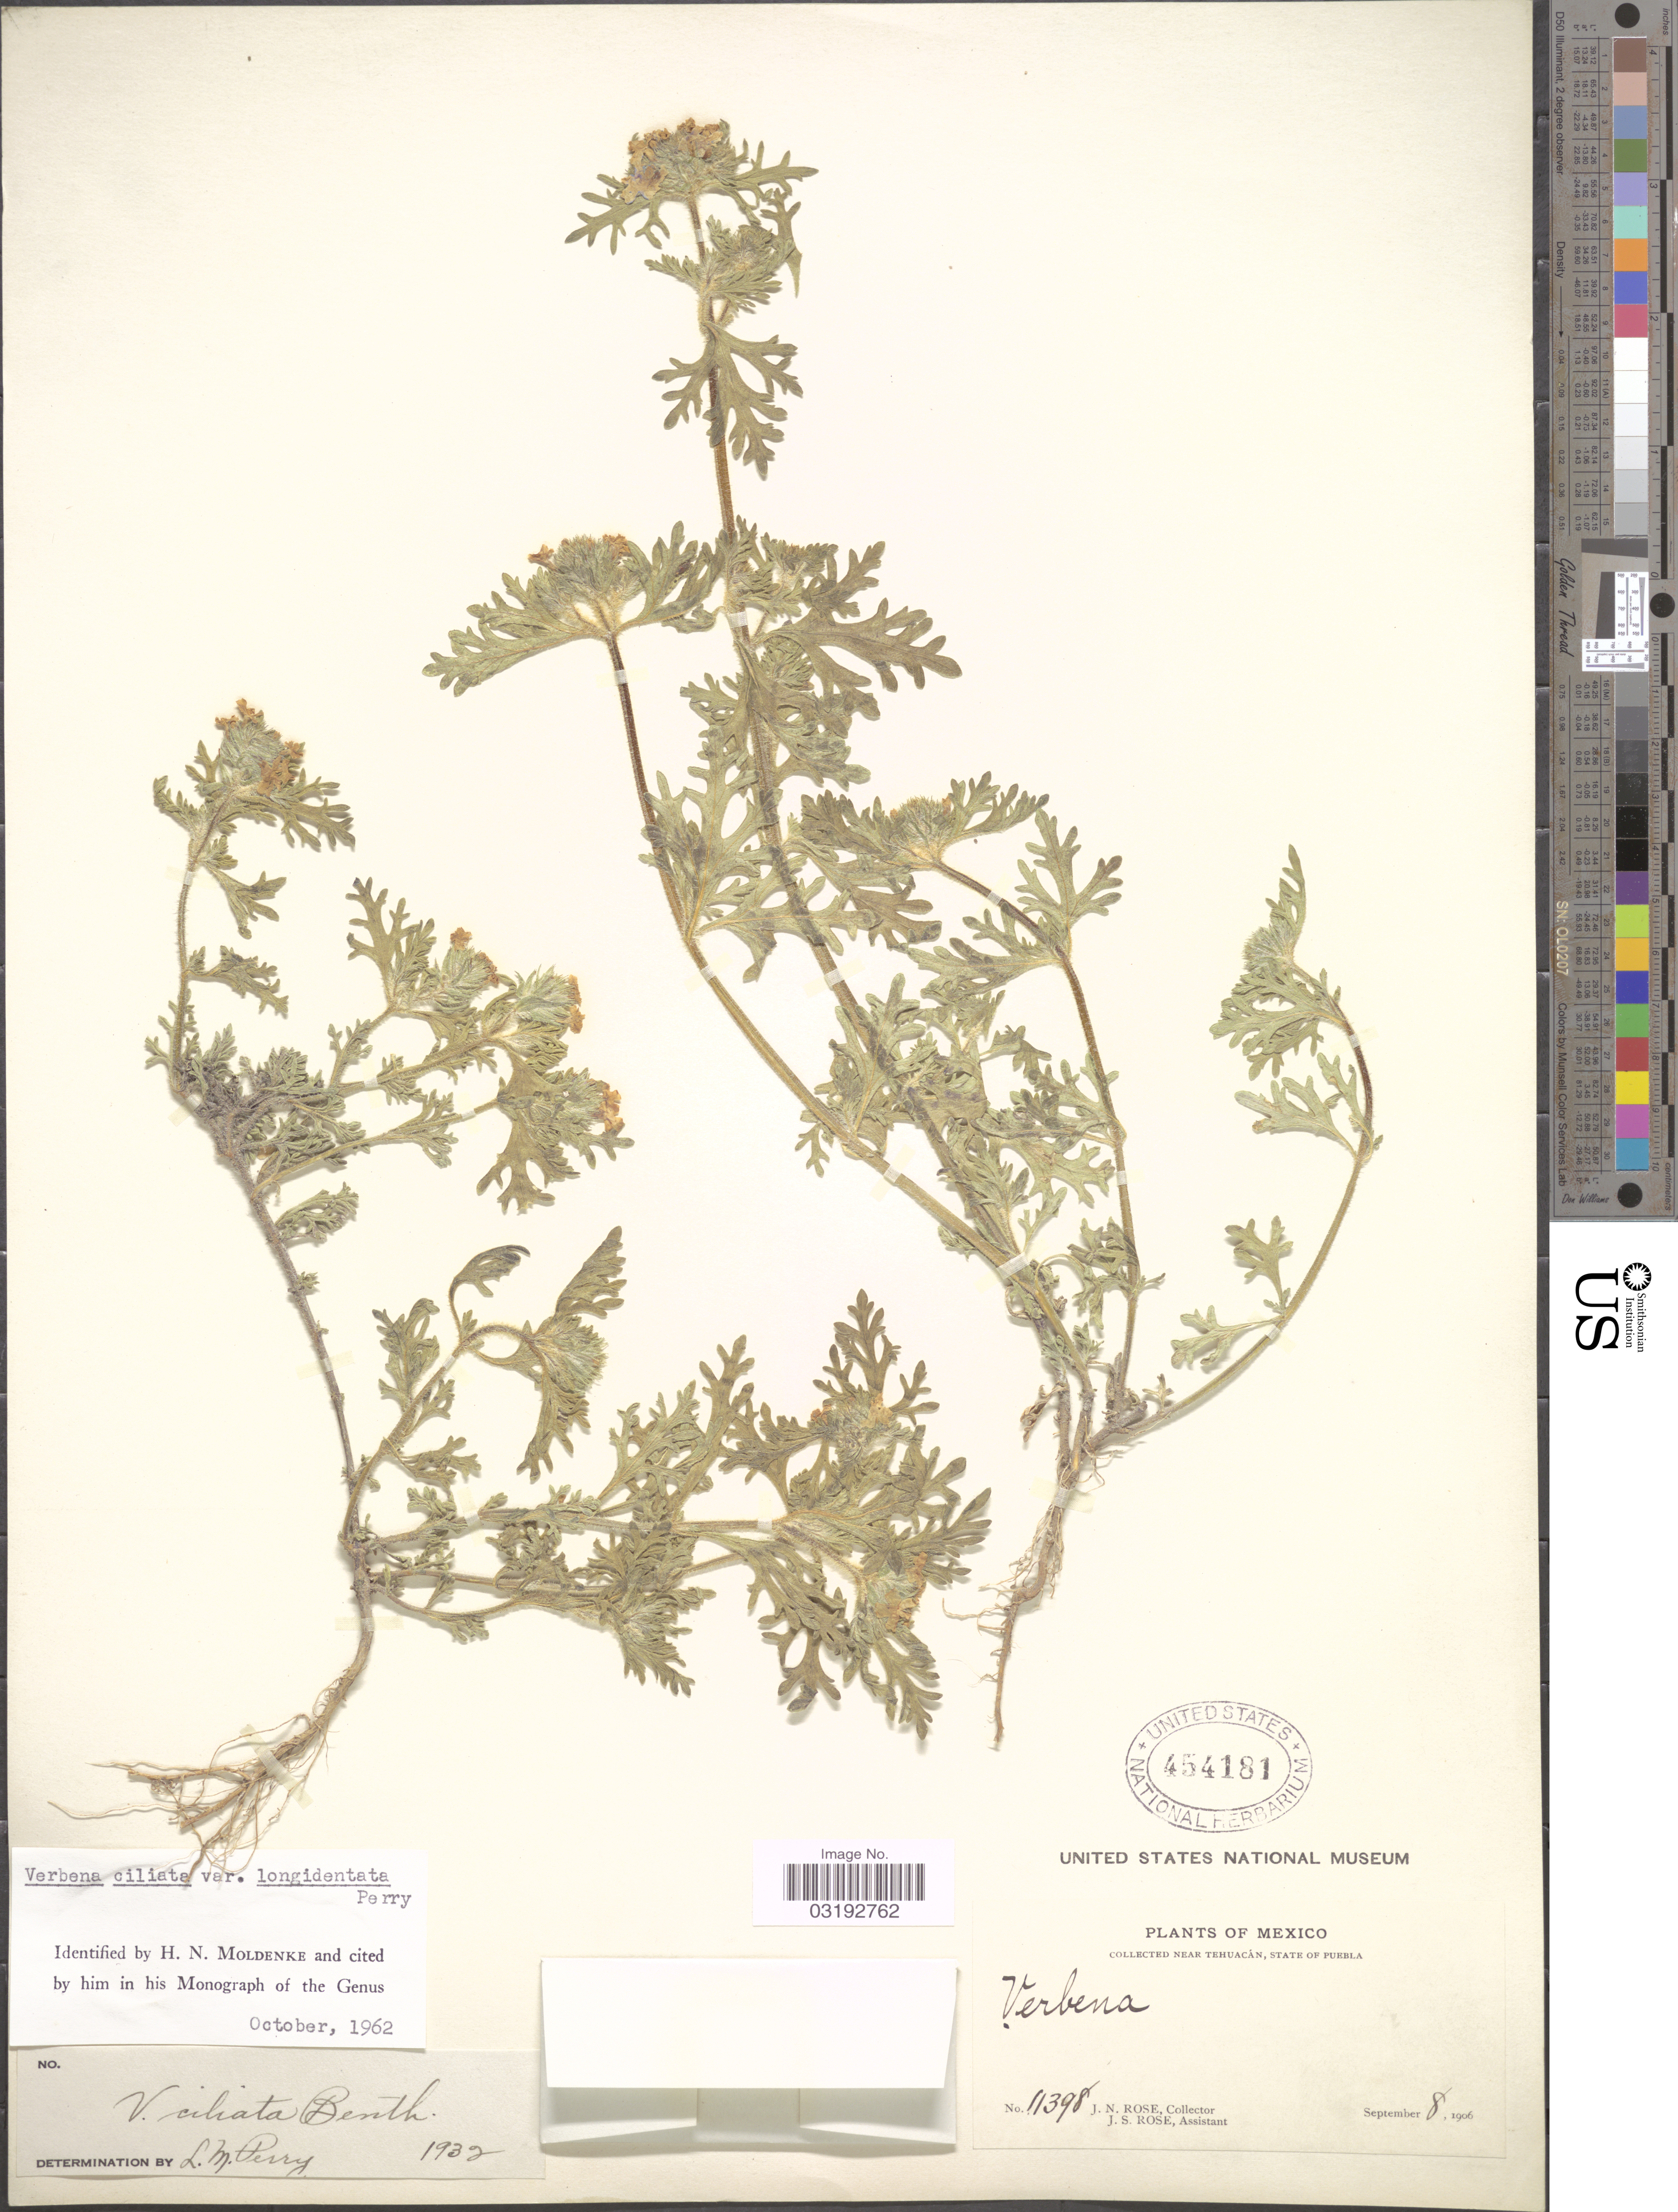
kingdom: Plantae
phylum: Tracheophyta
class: Magnoliopsida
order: Lamiales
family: Verbenaceae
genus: Verbena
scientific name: Verbena ciliata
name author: Benth.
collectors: J. N. Rose & J. S. Rose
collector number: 11398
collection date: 1906-09-08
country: Mexico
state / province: Puebla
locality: Near Tehuacán.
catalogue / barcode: US 454181